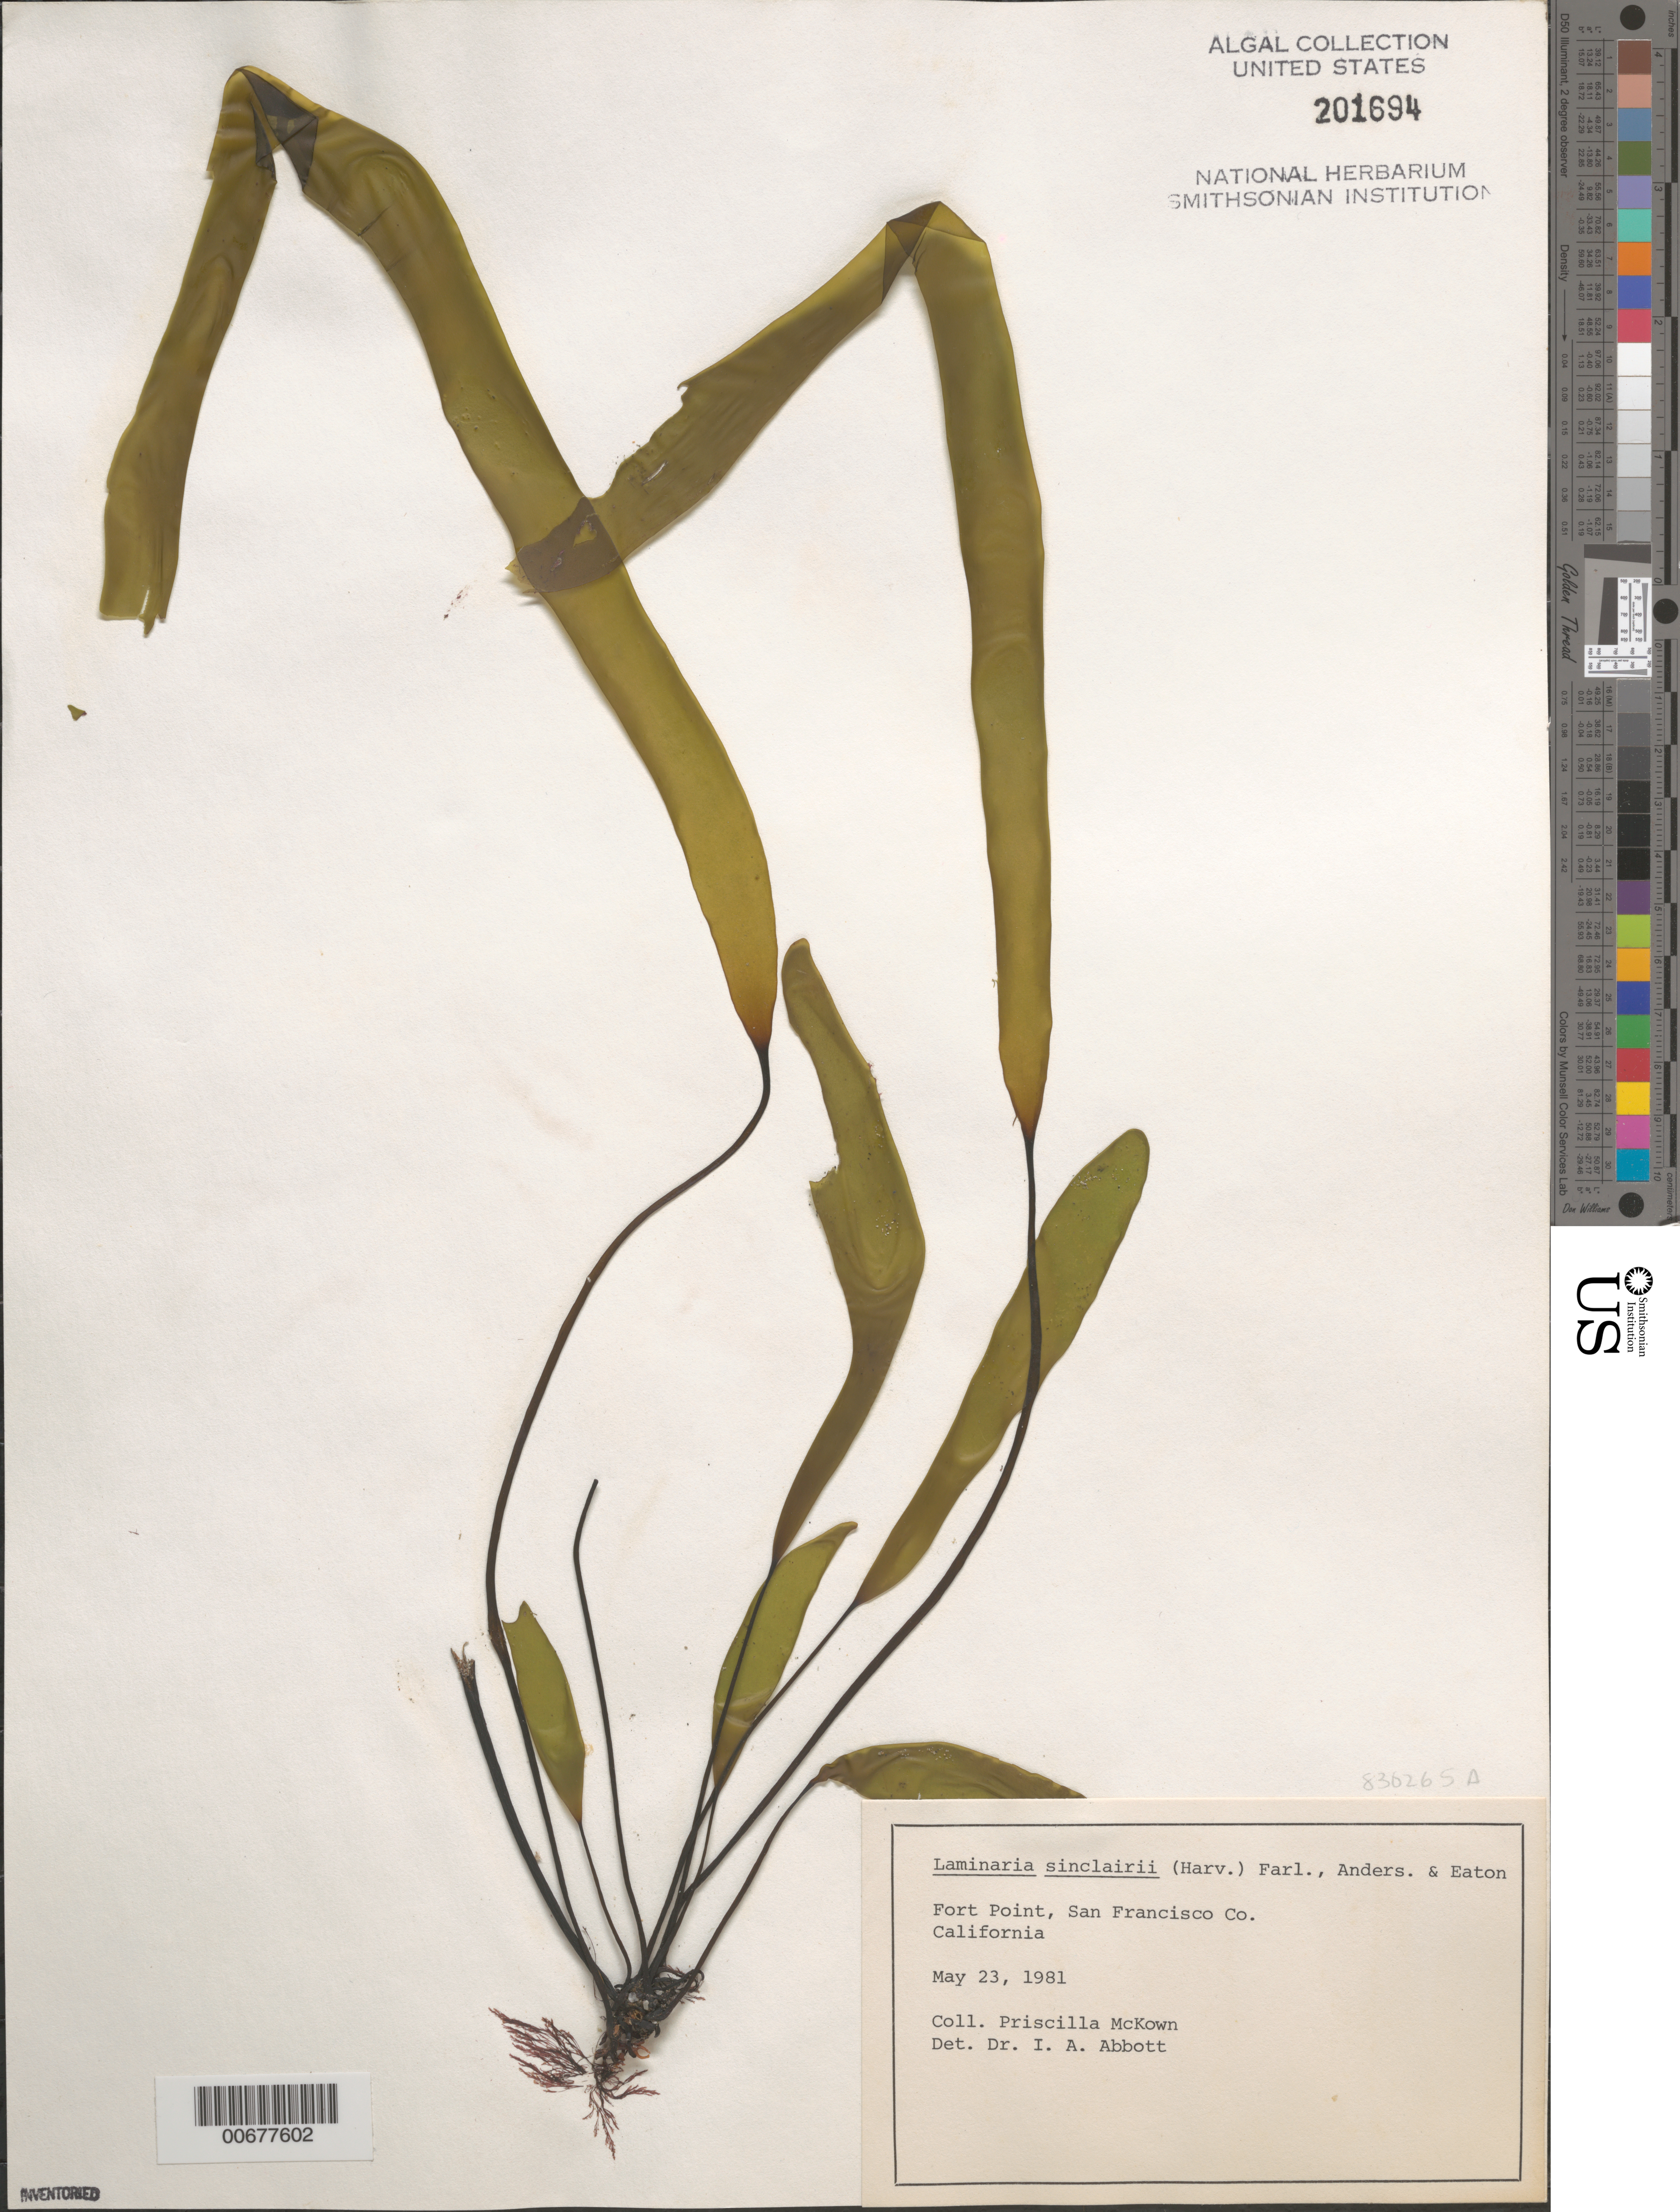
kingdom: Chromista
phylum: Ochrophyta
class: Phaeophyceae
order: Laminariales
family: Laminariaceae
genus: Laminaria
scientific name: Laminaria sinclairii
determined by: Abbott, Isabella A.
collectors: P. McKown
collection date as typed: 23 May 1981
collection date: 1981-05-23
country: United States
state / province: California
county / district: San Francisco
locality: San Francisco, Fort Point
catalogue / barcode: US 201694